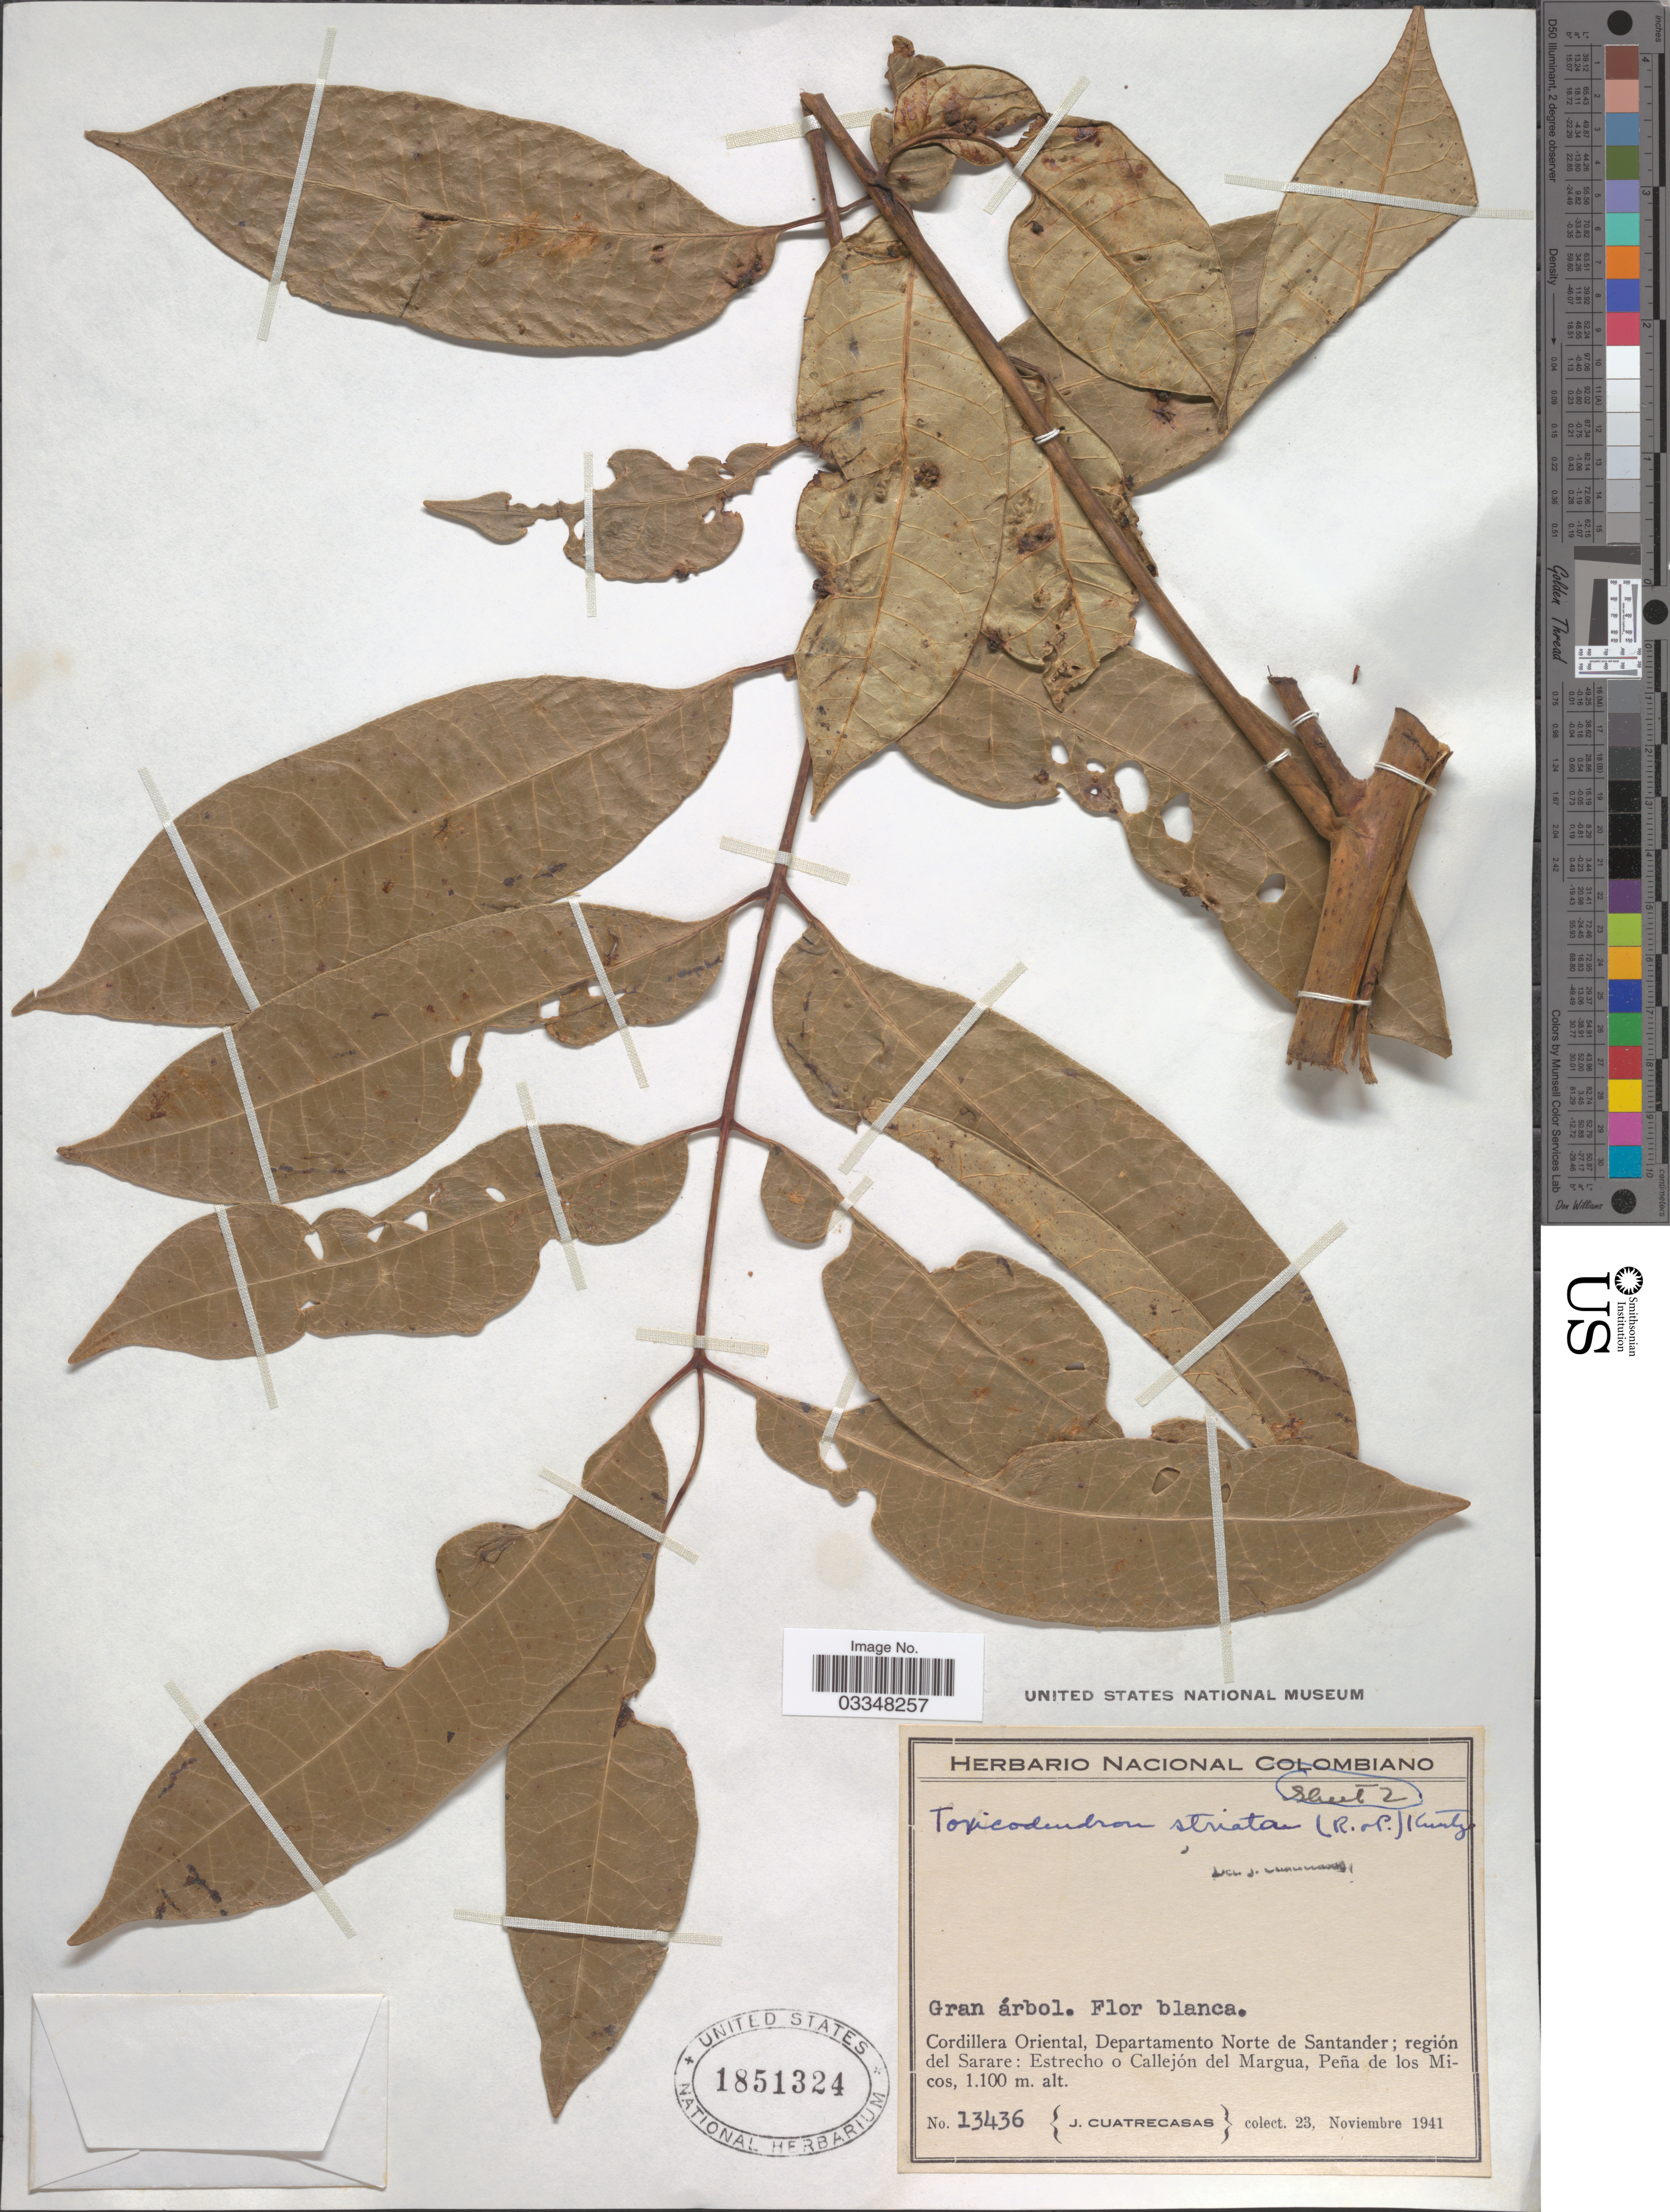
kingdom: Plantae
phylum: Tracheophyta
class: Magnoliopsida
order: Sapindales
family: Anacardiaceae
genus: Toxicodendron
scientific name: Toxicodendron striatum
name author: (Ruiz & Pav.) Kuntze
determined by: Mitchell, John D.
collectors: J. Cuatrecasas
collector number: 13436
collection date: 1941-11-23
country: Colombia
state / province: Norte de Santander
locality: Cordillera Oriental, Departamento Norte de Santander; región del Sarare : Estrecho o Callejón del Margua, Peña de los Micos.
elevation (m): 1100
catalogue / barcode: US 1851324